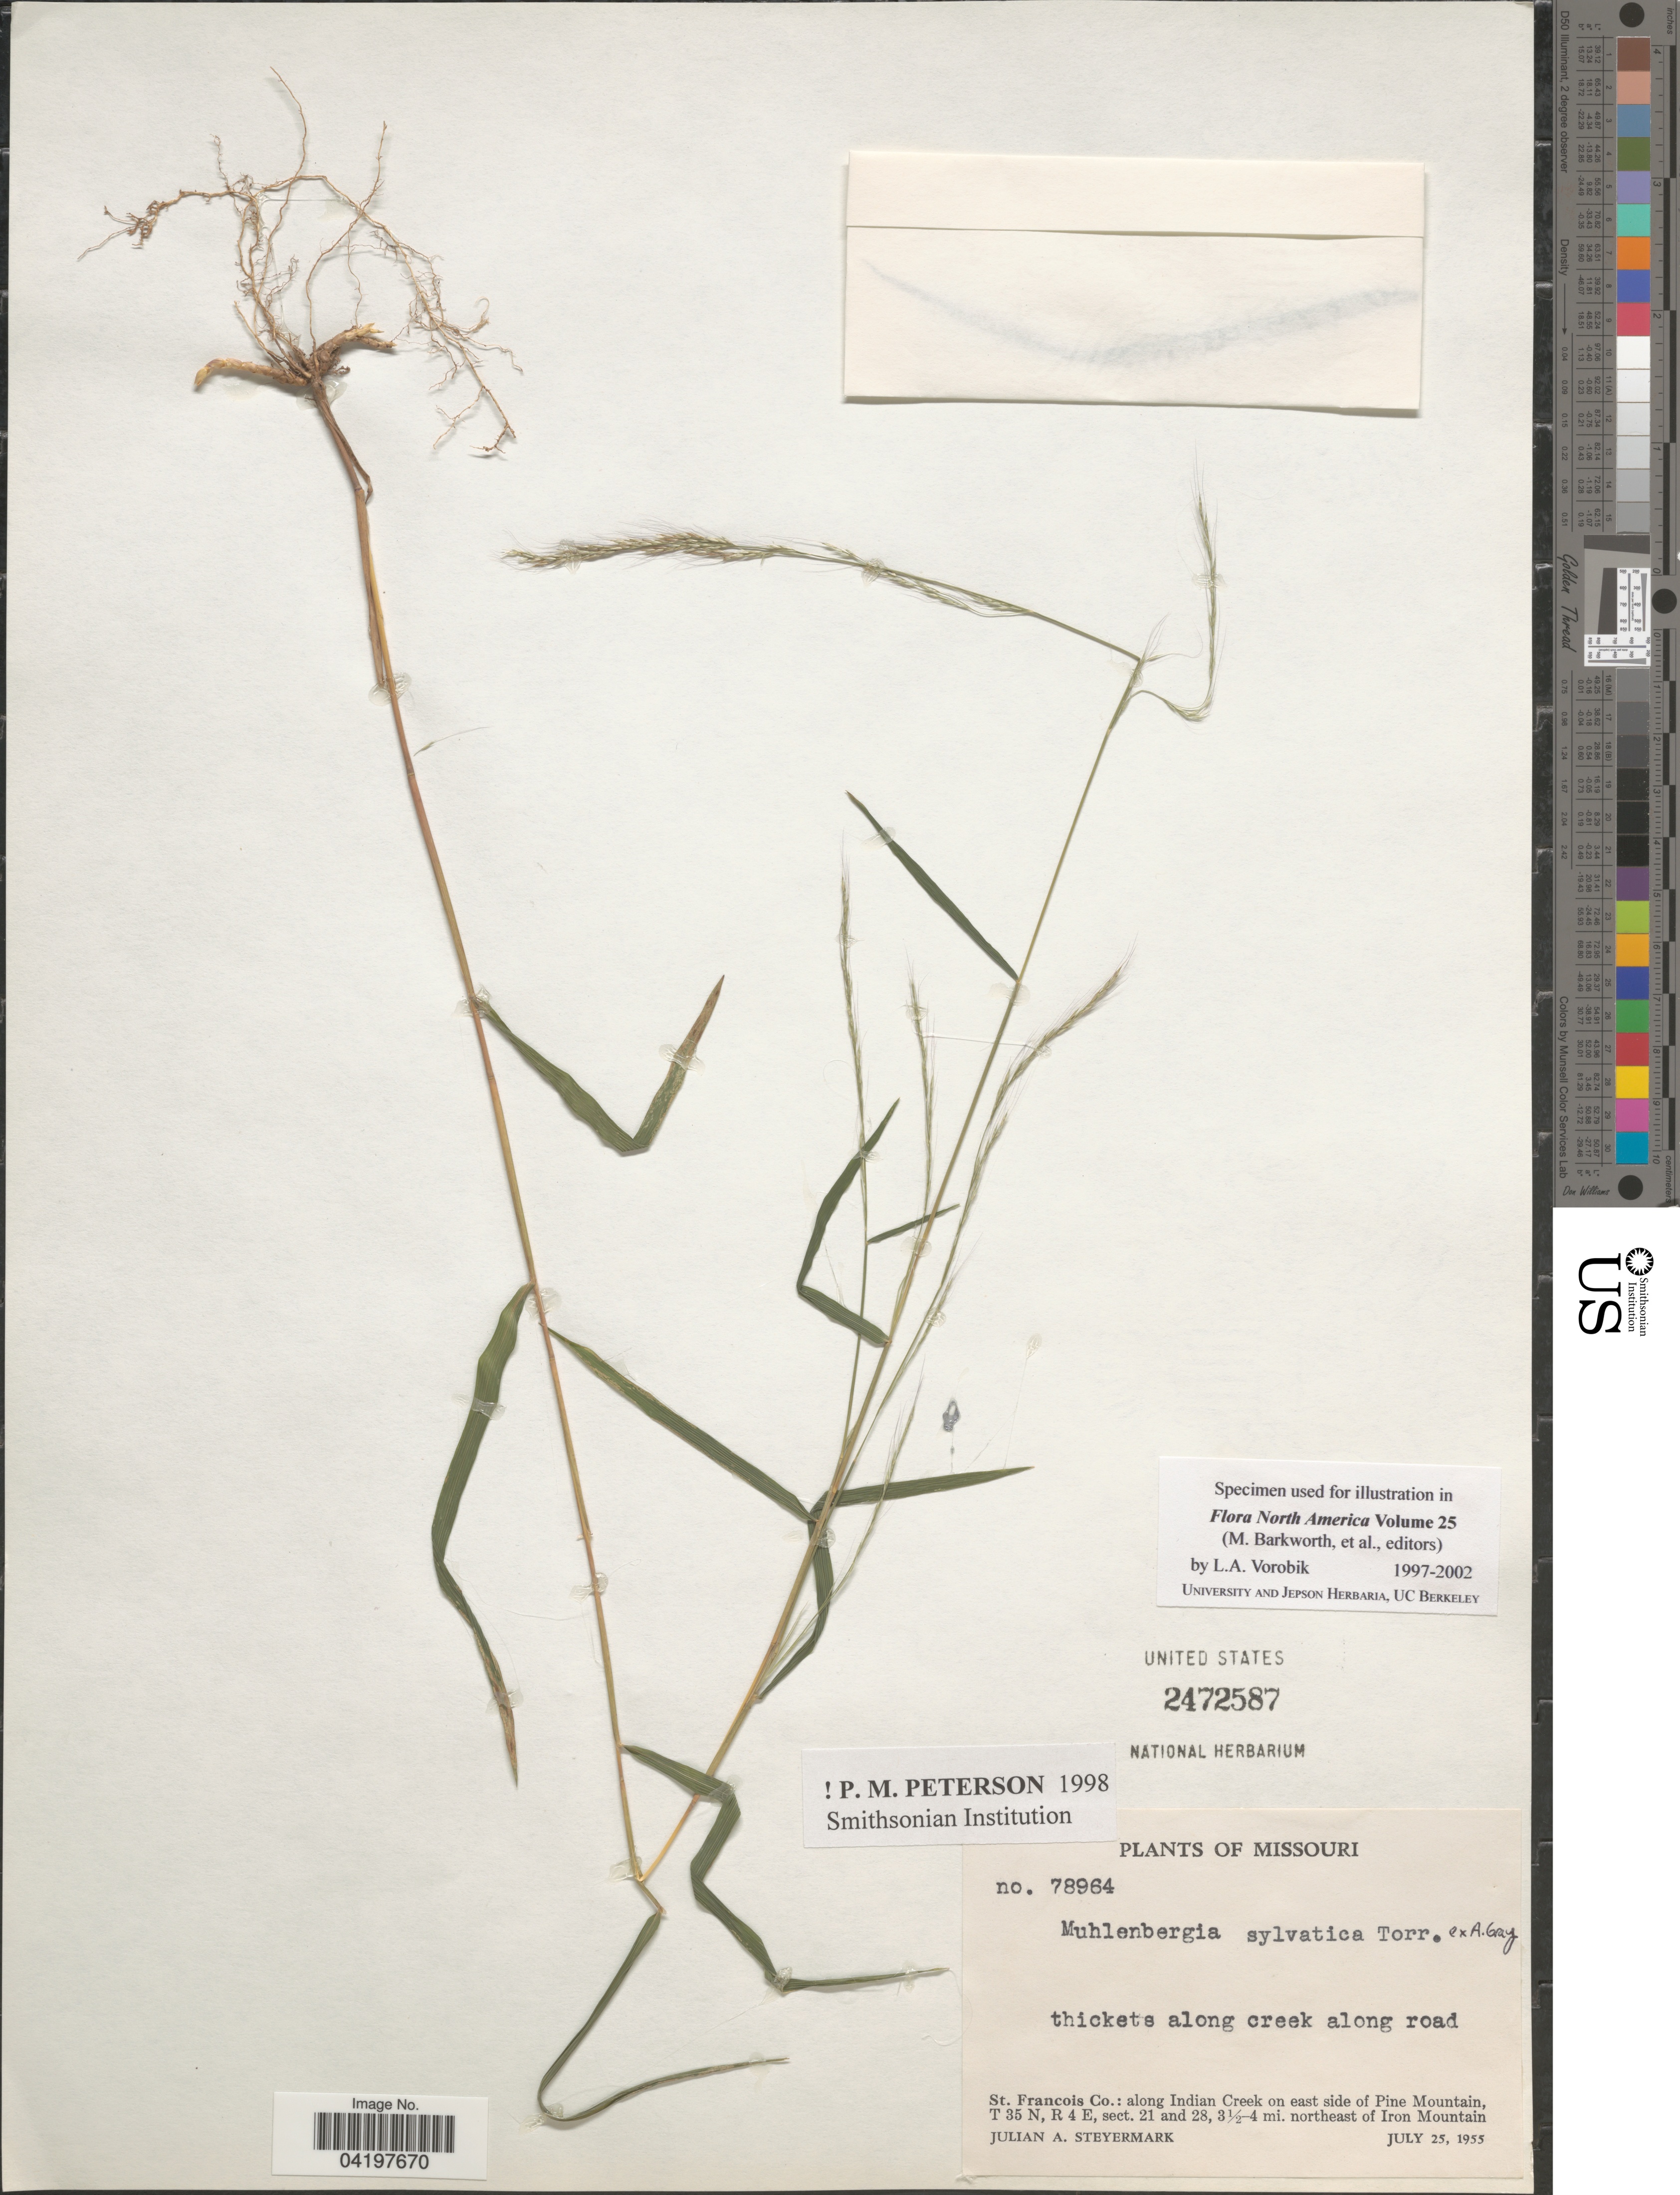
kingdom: Plantae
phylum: Tracheophyta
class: Liliopsida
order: Poales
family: Poaceae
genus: Muhlenbergia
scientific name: Muhlenbergia sylvatica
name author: (Torr.) Torr. ex A. Gray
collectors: J. Steyermark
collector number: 78964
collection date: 1955-07-25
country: United States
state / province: Missouri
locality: Thickets along creek along road. St. Francois Co.: along Indian Creek on east side of Pine Mountain, T 35 N, R 4 E, sect. 21 and 28, 3½-4 mi. northeast of Iron Mountain.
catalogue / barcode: US 2472587